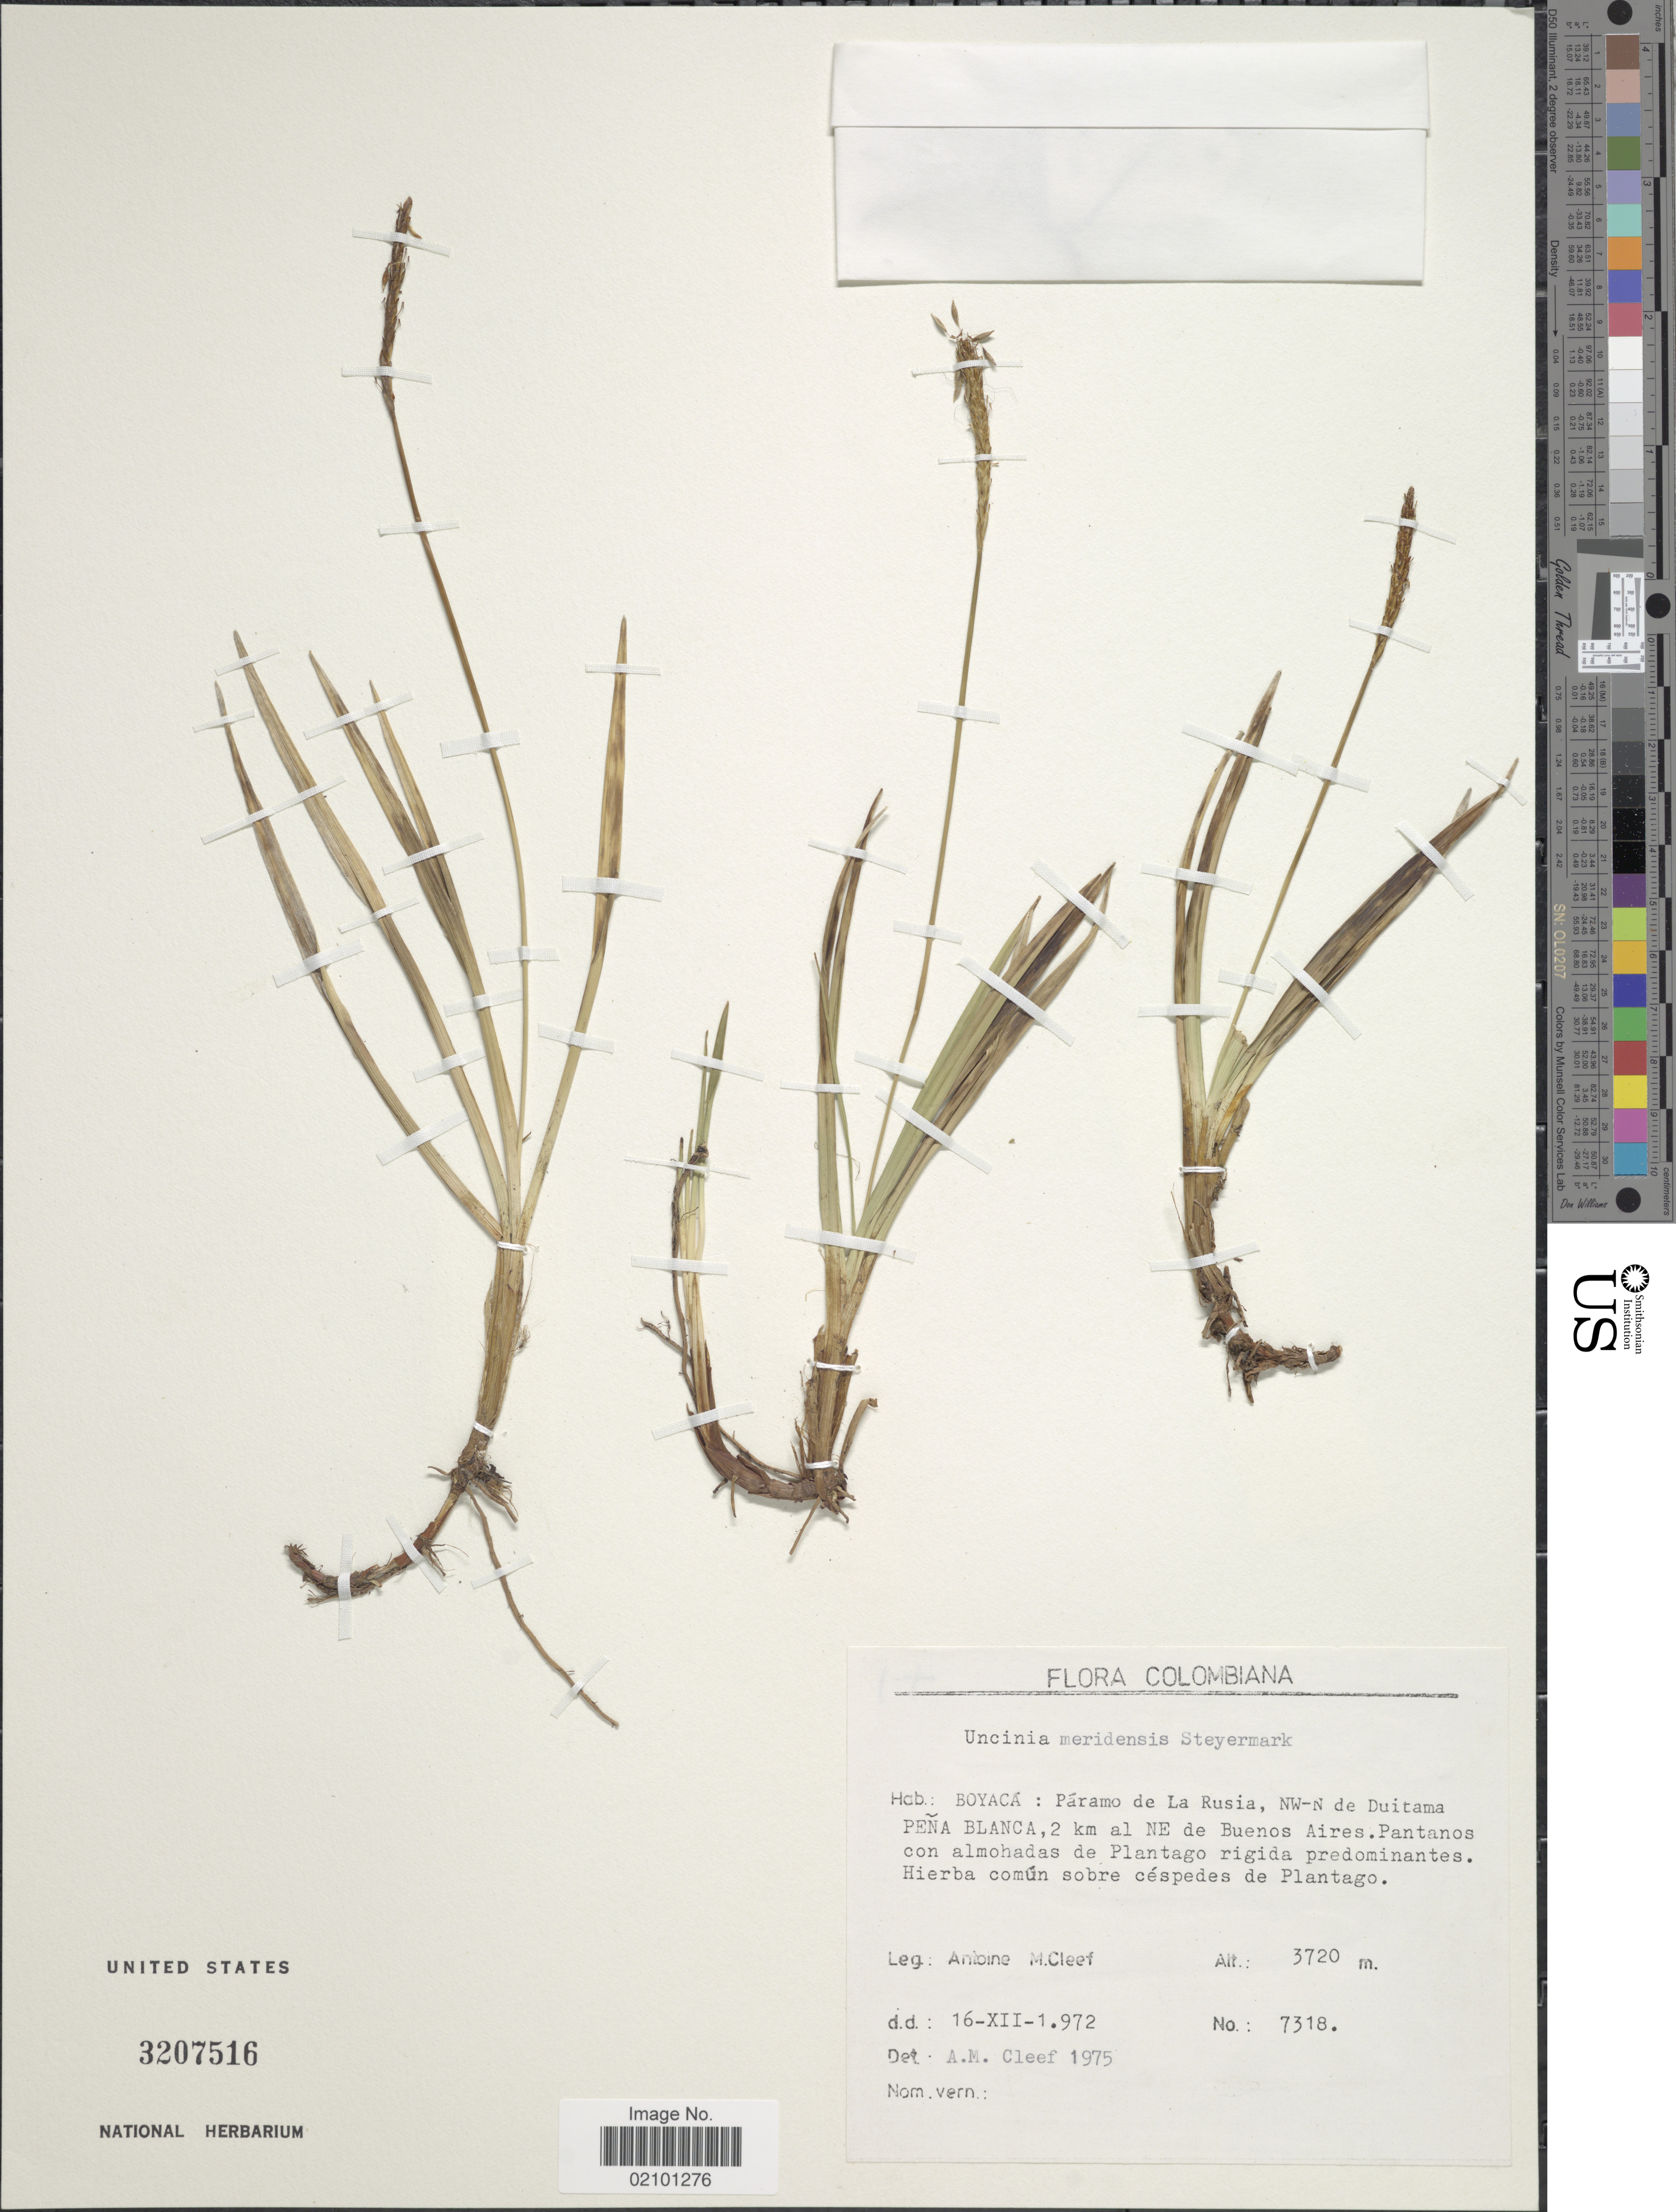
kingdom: Plantae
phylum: Tracheophyta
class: Liliopsida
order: Poales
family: Cyperaceae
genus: Carex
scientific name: Carex laegaardii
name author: J.R. Starr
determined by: Strong, Mark T., (BOT), Smithsonian Institution - National Museum of Natural History (UNITED STATES)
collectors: A. M. Cleef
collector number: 7318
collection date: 1972-12-16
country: Colombia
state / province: Boyacá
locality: Boyaca: Paramo de La Rusia, NW-N de Duitama Pena Blanca, 2 km al NE de Buenos Aires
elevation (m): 3720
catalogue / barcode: US 3207516